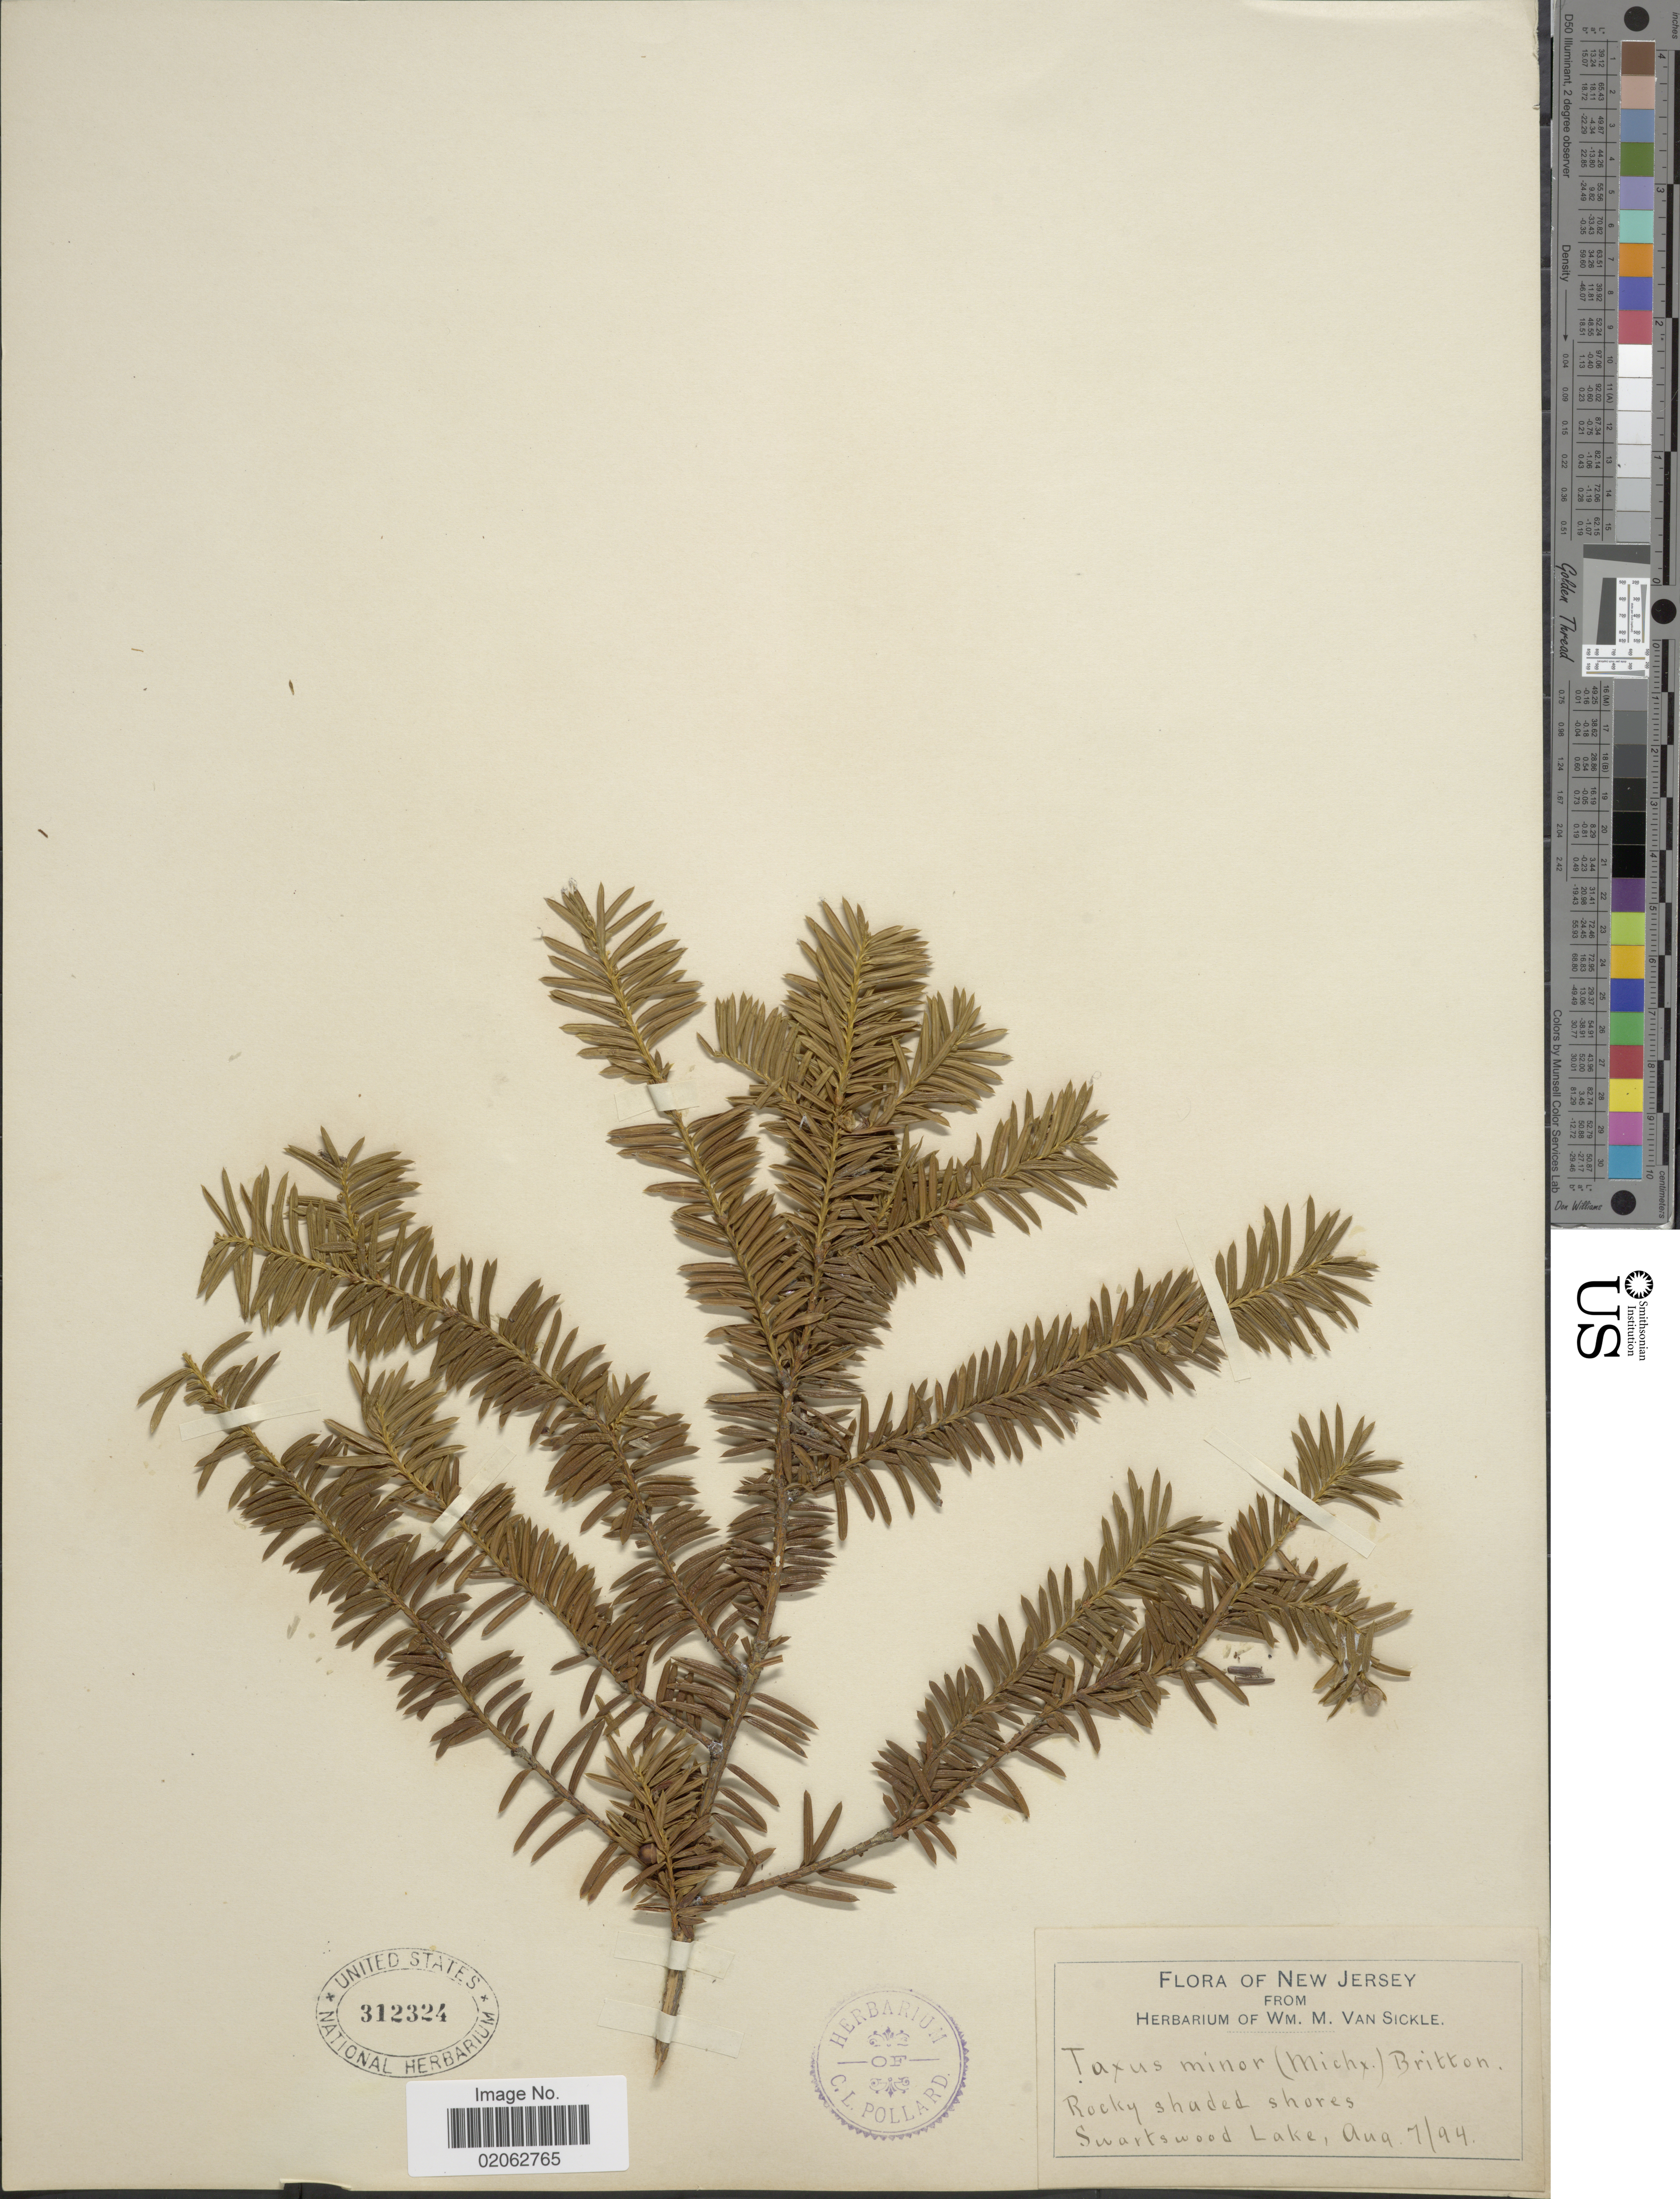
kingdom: Plantae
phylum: Tracheophyta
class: Pinopsida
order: Pinales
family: Taxaceae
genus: Taxus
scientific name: Taxus canadensis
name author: Marshall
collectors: ex herb. Wm. M. Van Sickle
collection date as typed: Transcribed d/m/y: 7/8/94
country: United States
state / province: New Jersey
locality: Swartswood Lake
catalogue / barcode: US 312324